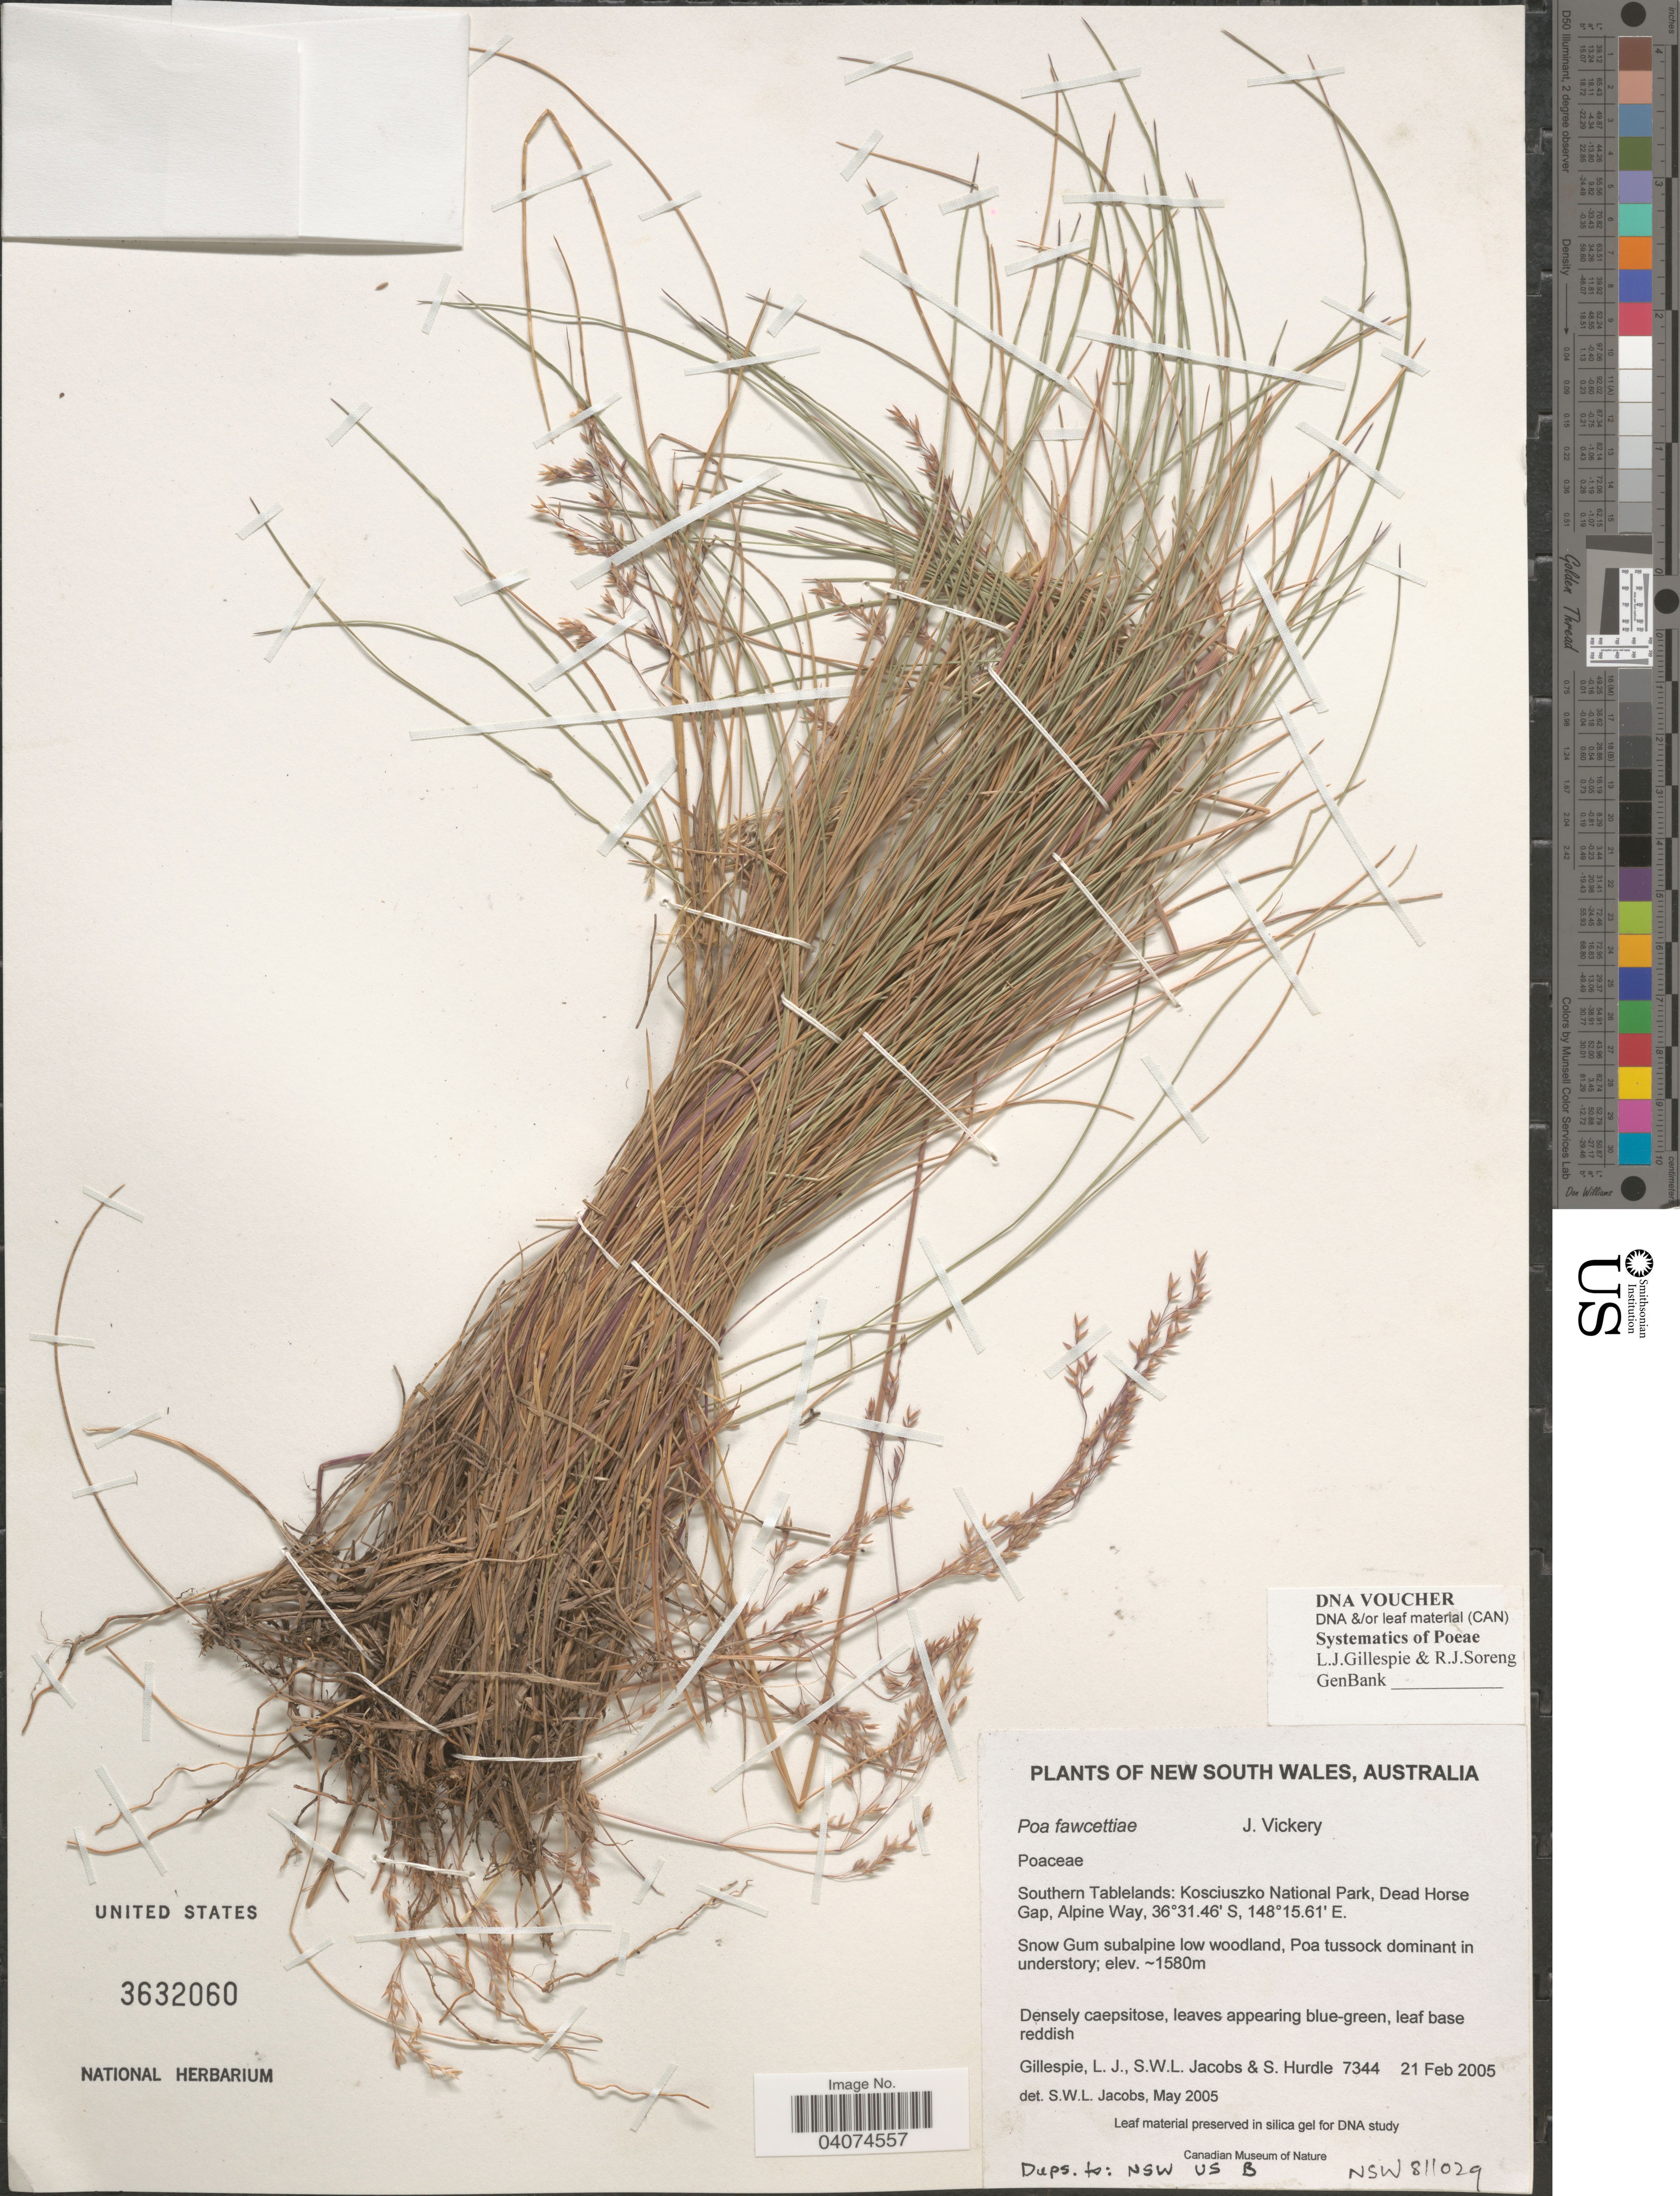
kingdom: Plantae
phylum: Tracheophyta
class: Liliopsida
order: Poales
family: Poaceae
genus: Poa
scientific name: Poa fawcettiae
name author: Vickery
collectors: L. Gillespie, S. W. L. Jacobs & S. Hurdle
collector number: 7344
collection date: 2005-02-21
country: Australia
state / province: New South Wales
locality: Southern Tablelands: Kosciuszko National Park, Dead Horse Gap, Alpine Way.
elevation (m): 1580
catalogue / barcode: US 3632060